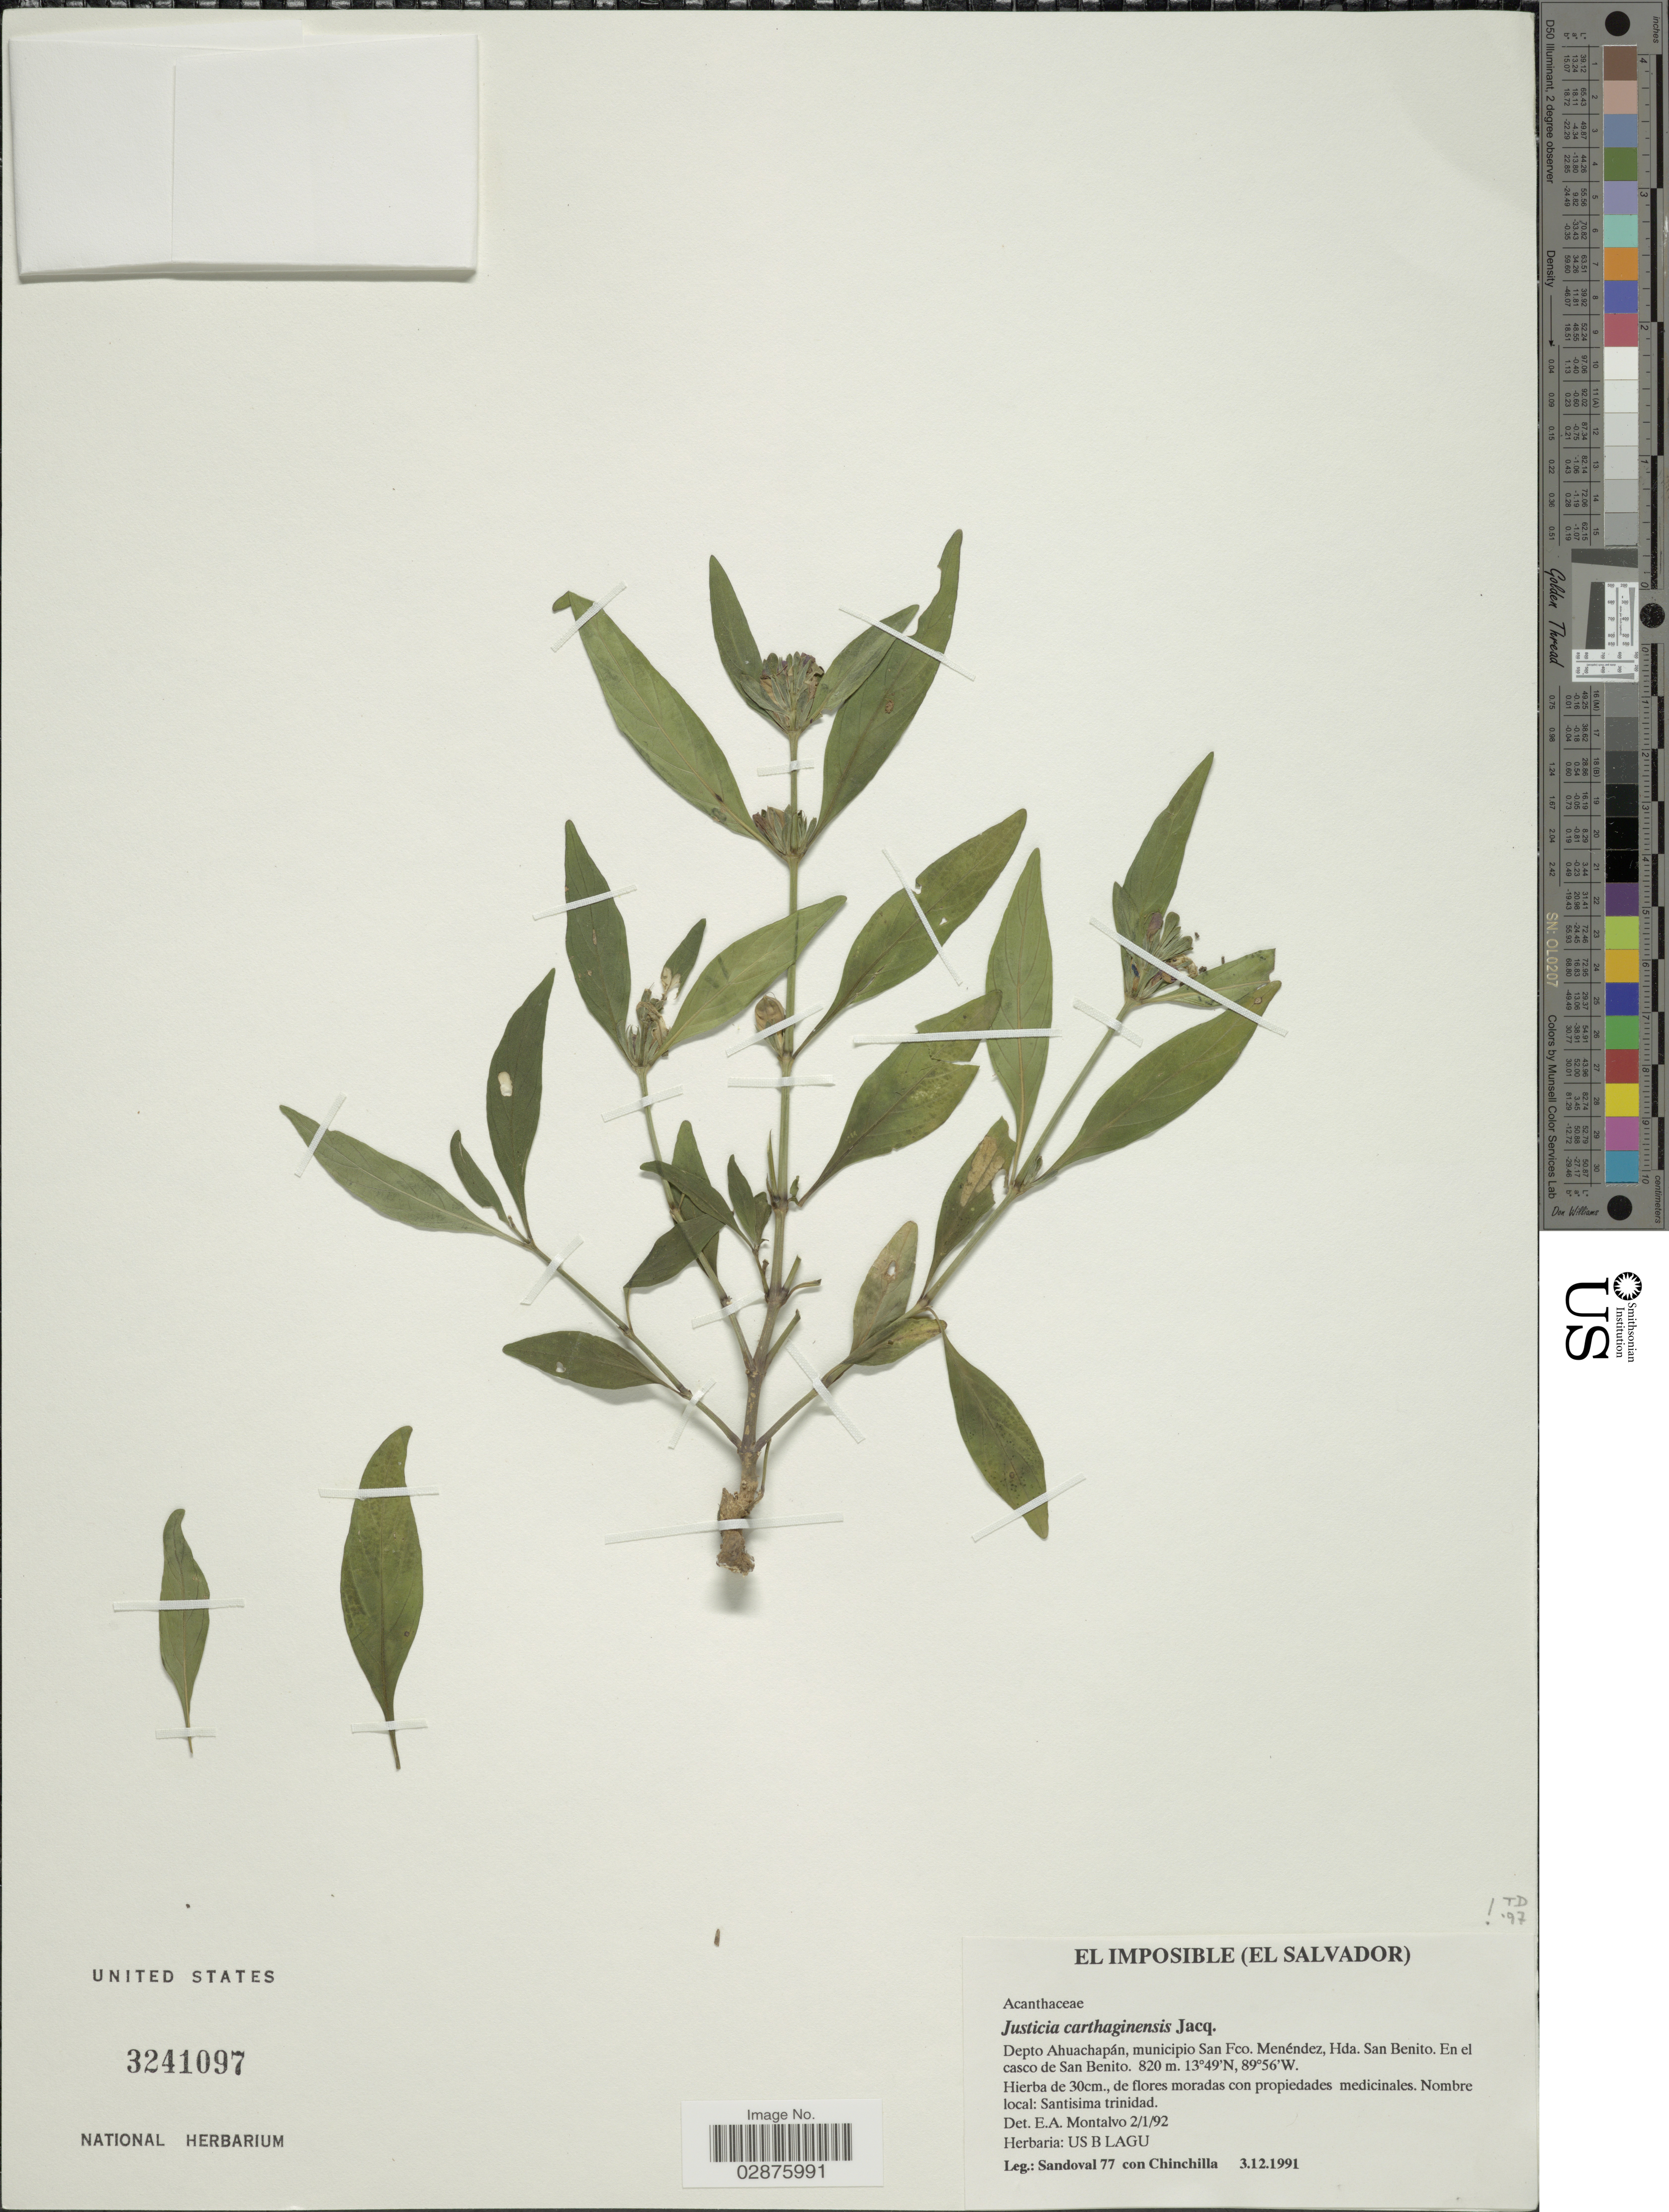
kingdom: Plantae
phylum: Tracheophyta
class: Magnoliopsida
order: Lamiales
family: Acanthaceae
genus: Justicia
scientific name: Justicia carthaginensis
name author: Jacq.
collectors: -- Sandoval & -. Chinchilla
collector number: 77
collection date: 1991-12-03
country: El Salvador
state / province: Ahuachapan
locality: Depto. Ahuachapán, municipio San Fco. Menéndez, Hda. San Benito, En el casco de San Benito, El Imposible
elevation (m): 820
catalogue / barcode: US 3241097